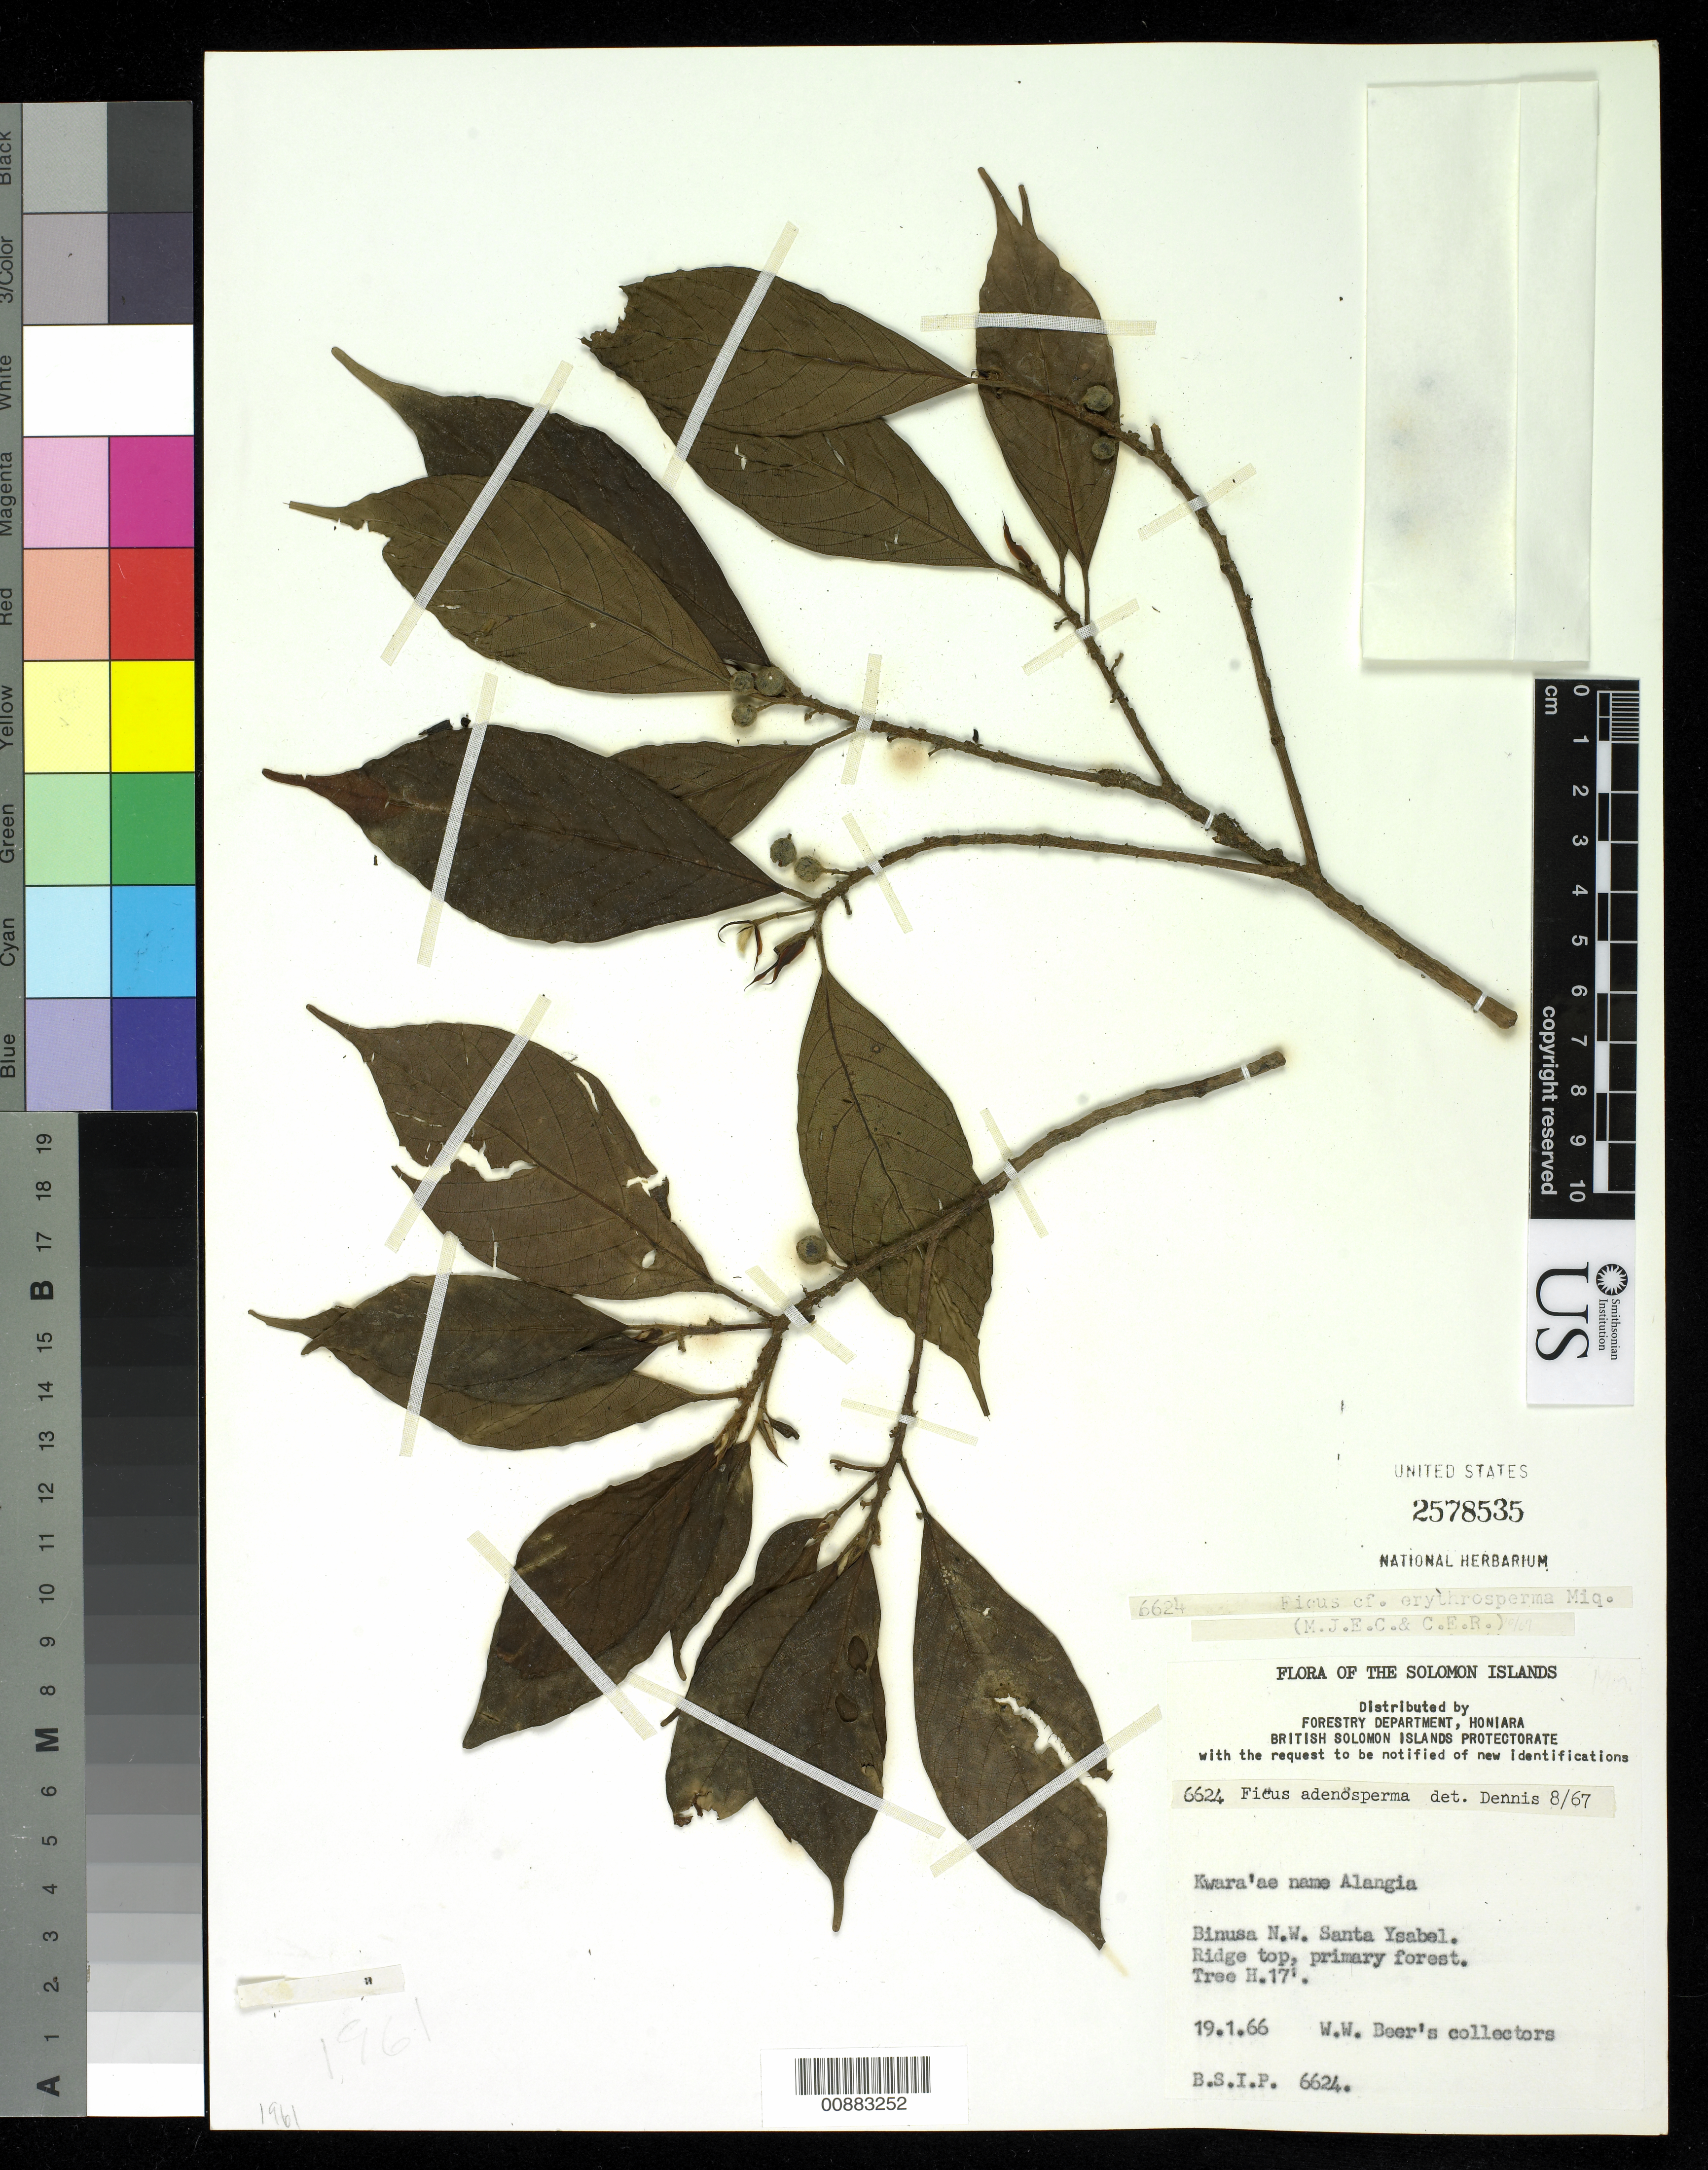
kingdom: Plantae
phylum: Tracheophyta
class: Magnoliopsida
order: Rosales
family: Moraceae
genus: Ficus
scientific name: Ficus erythrosperma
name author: Miq.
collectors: W. Beer's Collectors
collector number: BSIP 6624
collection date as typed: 19 Jan 1966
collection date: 1966-01-19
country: Solomon Islands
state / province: Isabel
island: Santa Isabel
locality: Binusa N.W. Santa Isabel.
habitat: Ridge top, primary forest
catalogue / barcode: US 2578535